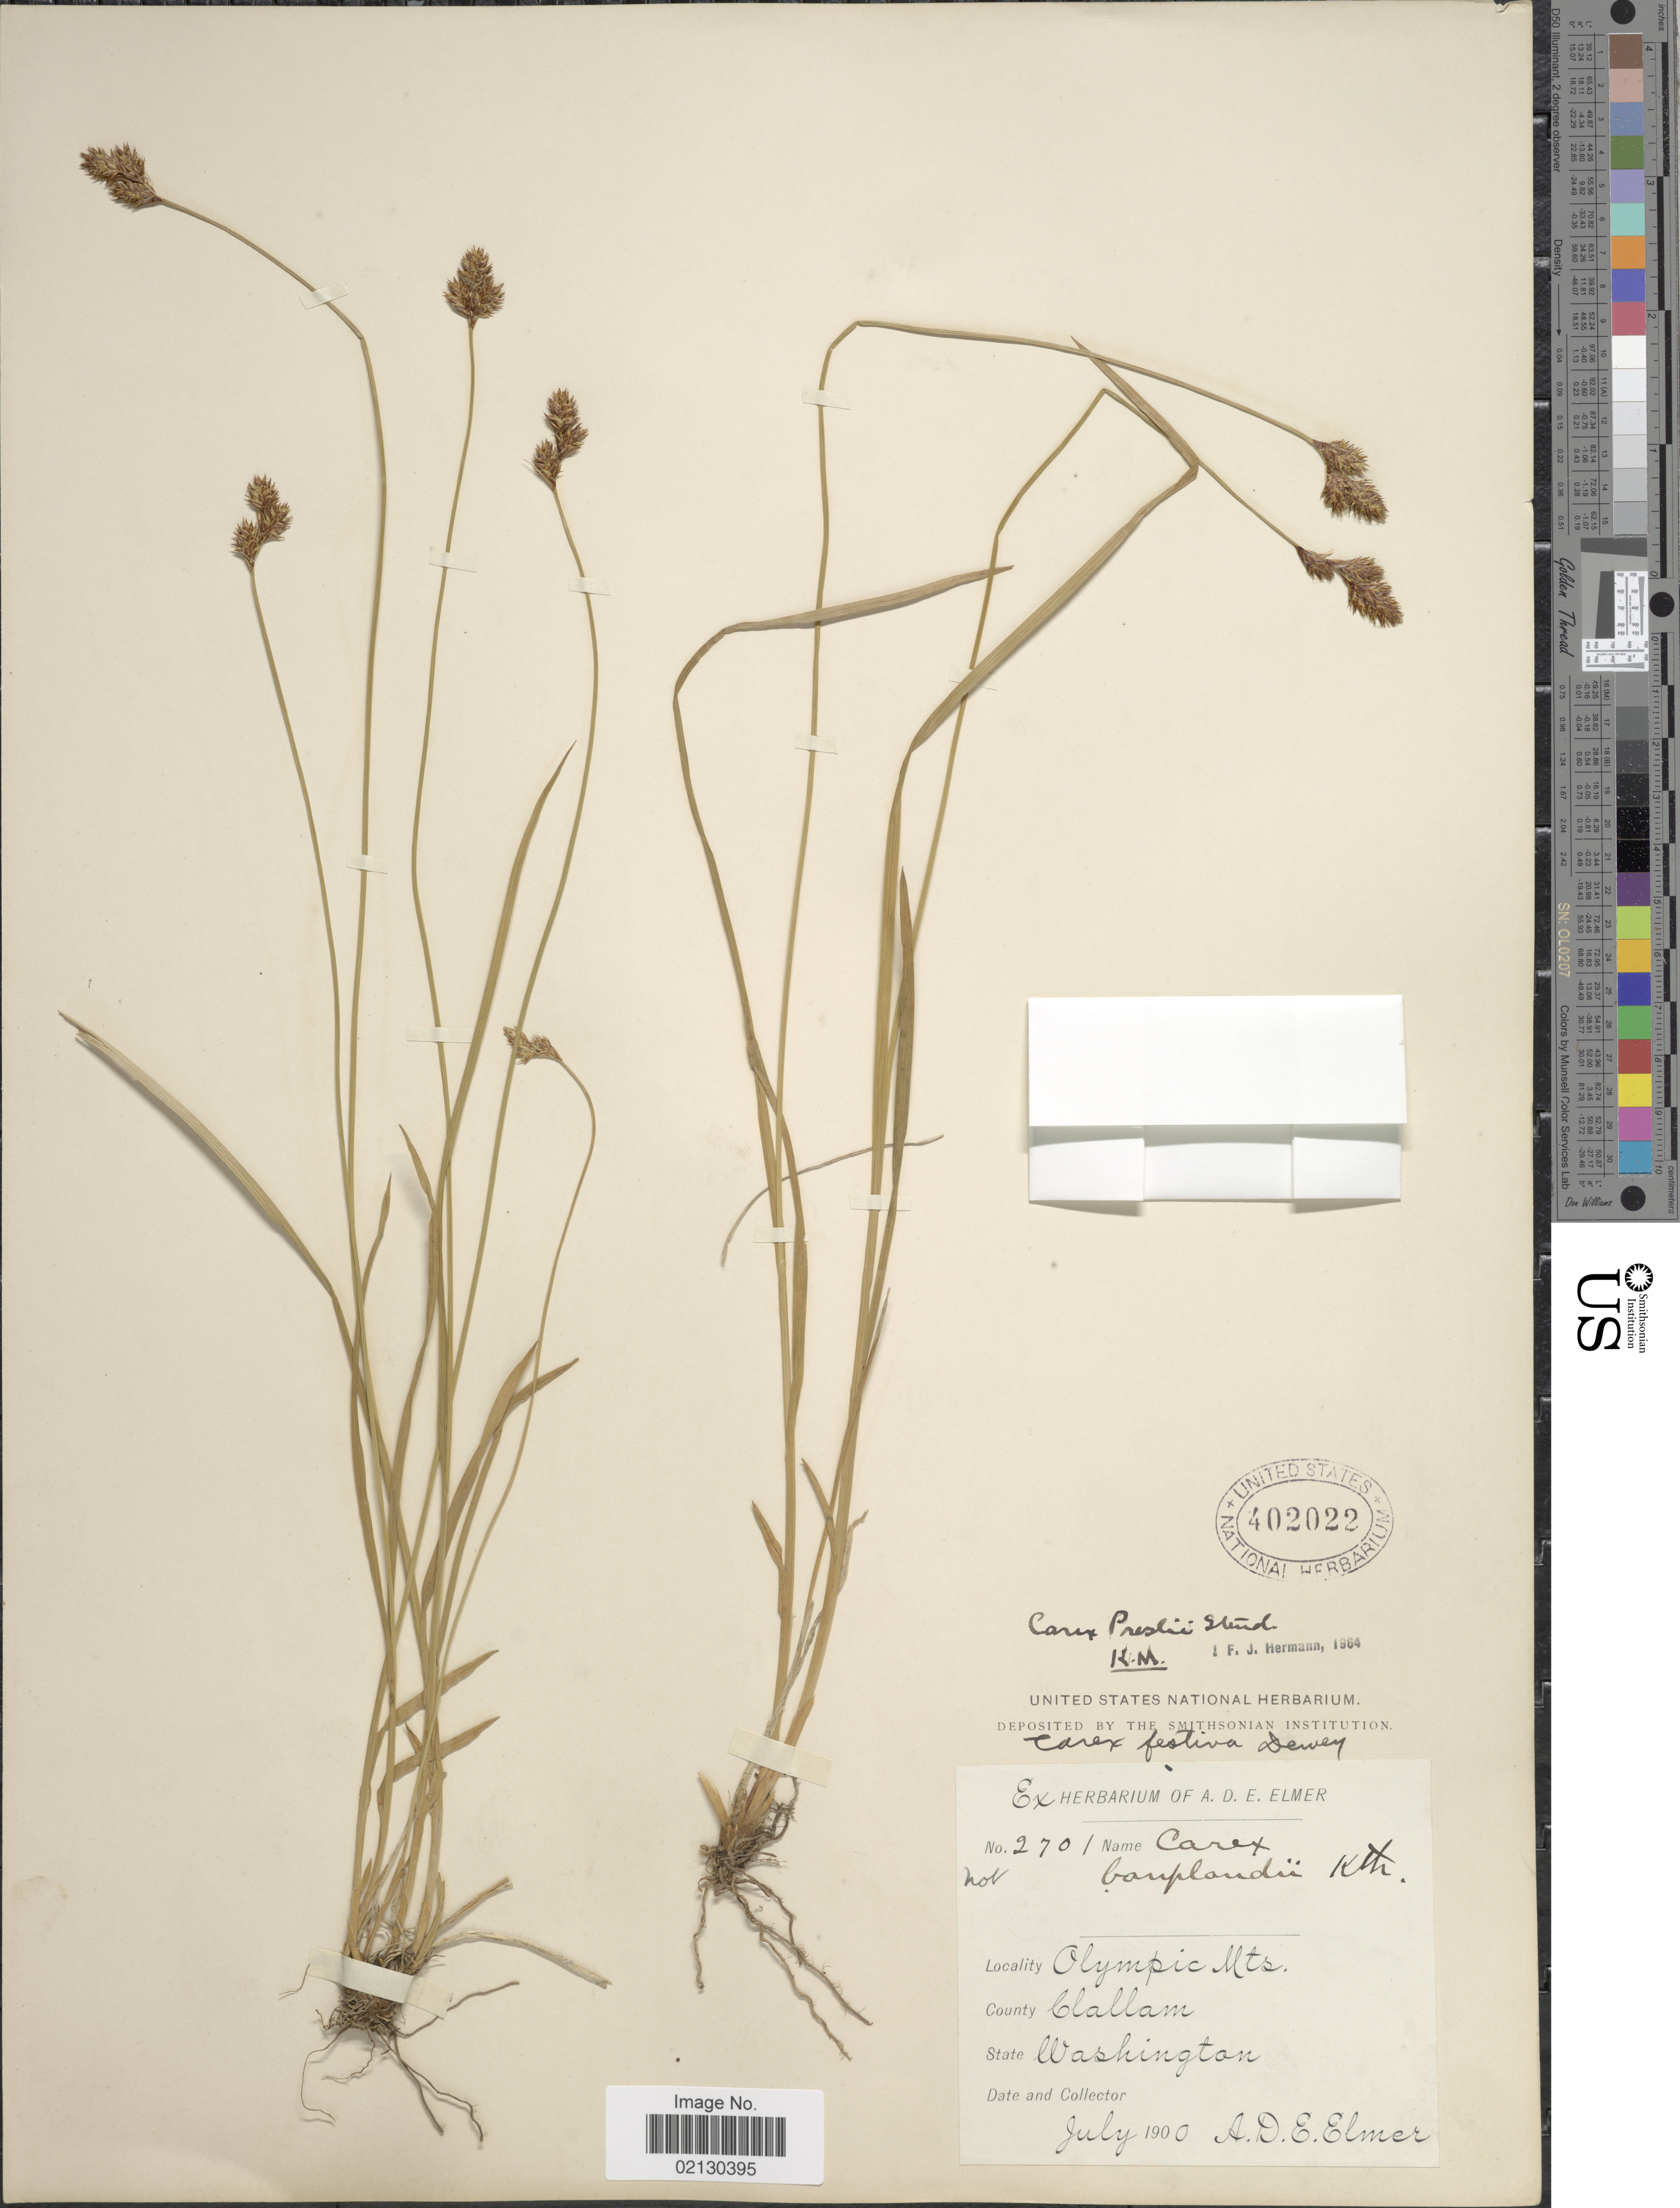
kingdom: Plantae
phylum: Tracheophyta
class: Liliopsida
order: Poales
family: Cyperaceae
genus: Carex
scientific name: Carex preslii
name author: Steud.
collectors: A. D. E. Elmer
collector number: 2701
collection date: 1900-07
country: United States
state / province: Washington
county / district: Clallam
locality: Olympic Mts. County Clallam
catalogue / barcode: US 402022